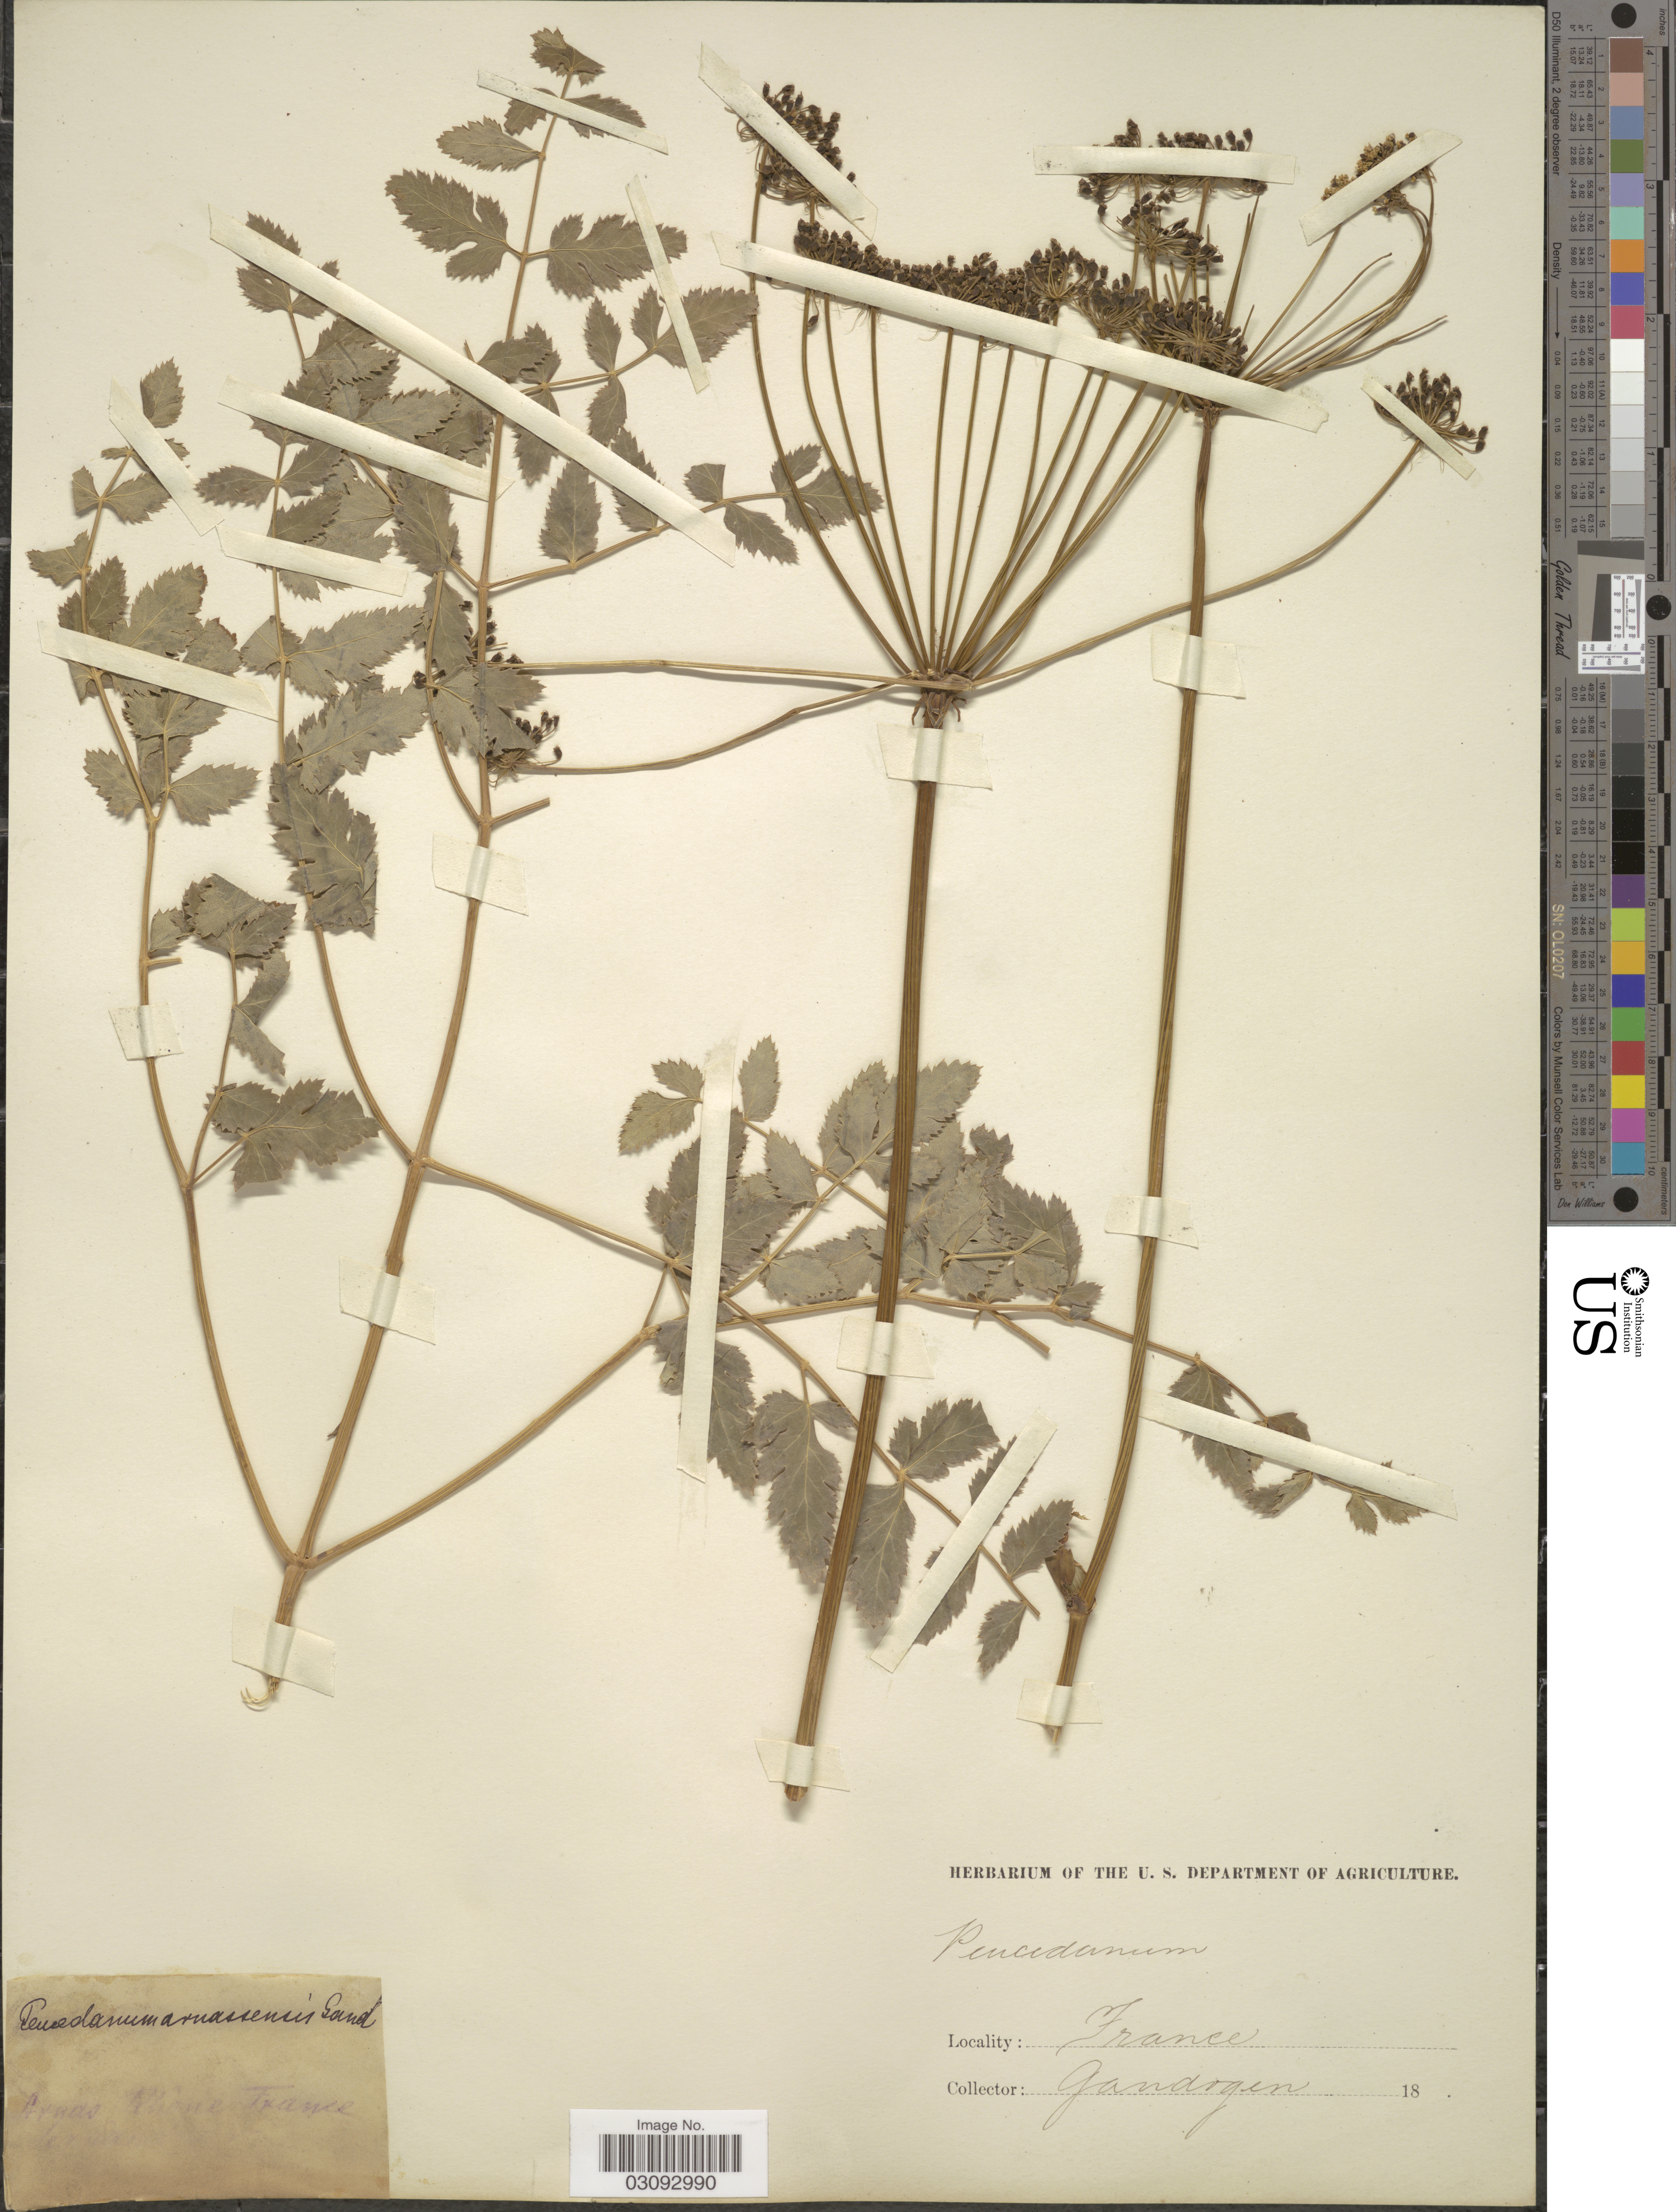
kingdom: Plantae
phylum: Tracheophyta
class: Magnoliopsida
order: Apiales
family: Apiaceae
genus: Peucedanum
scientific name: Peucedanum sp.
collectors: M. Gandoger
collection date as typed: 18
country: France